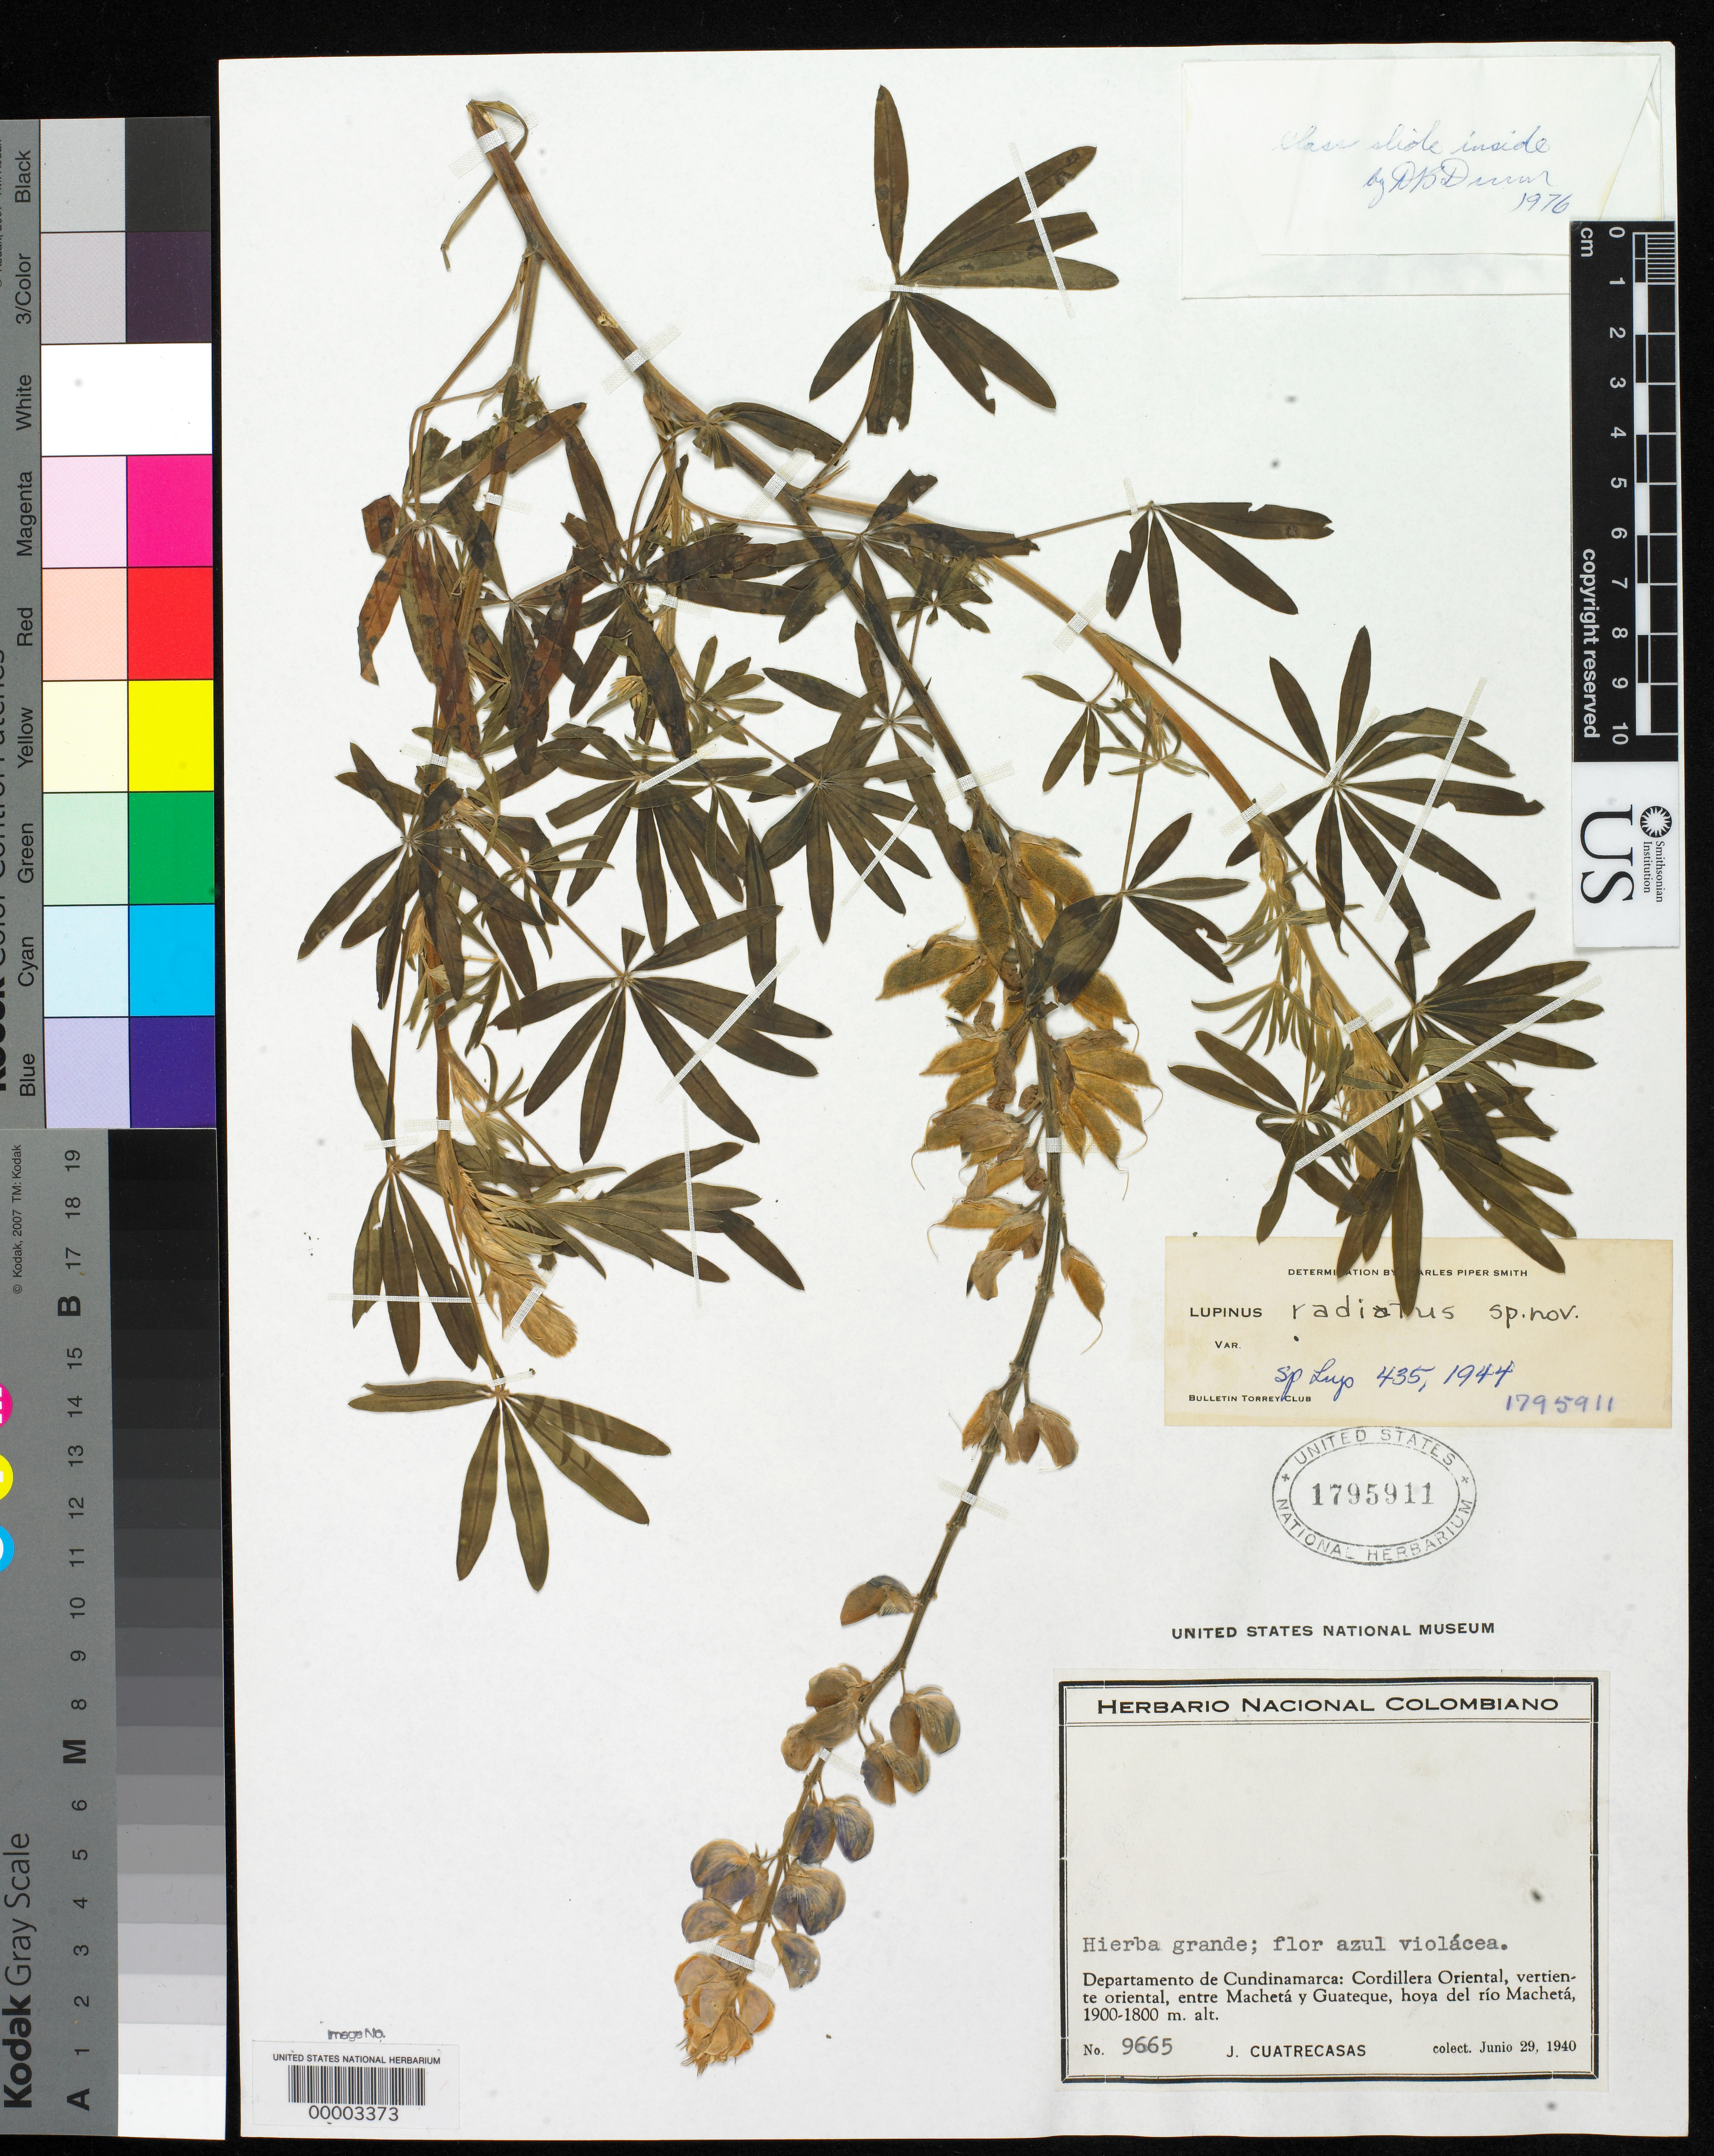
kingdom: Plantae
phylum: Tracheophyta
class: Magnoliopsida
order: Fabales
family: Fabaceae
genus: Lupinus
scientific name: Lupinus radiatus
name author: C.P. Sm.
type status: Holotype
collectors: J. Cuatrecasas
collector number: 9665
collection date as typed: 29 Jun 1940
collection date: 1940-06-29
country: Colombia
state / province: Cundinamarca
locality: Cordillera Oriental, Vertiente Oriental, between Macheta & Guateque, Rio Macheta Valley.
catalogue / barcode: US 1795911